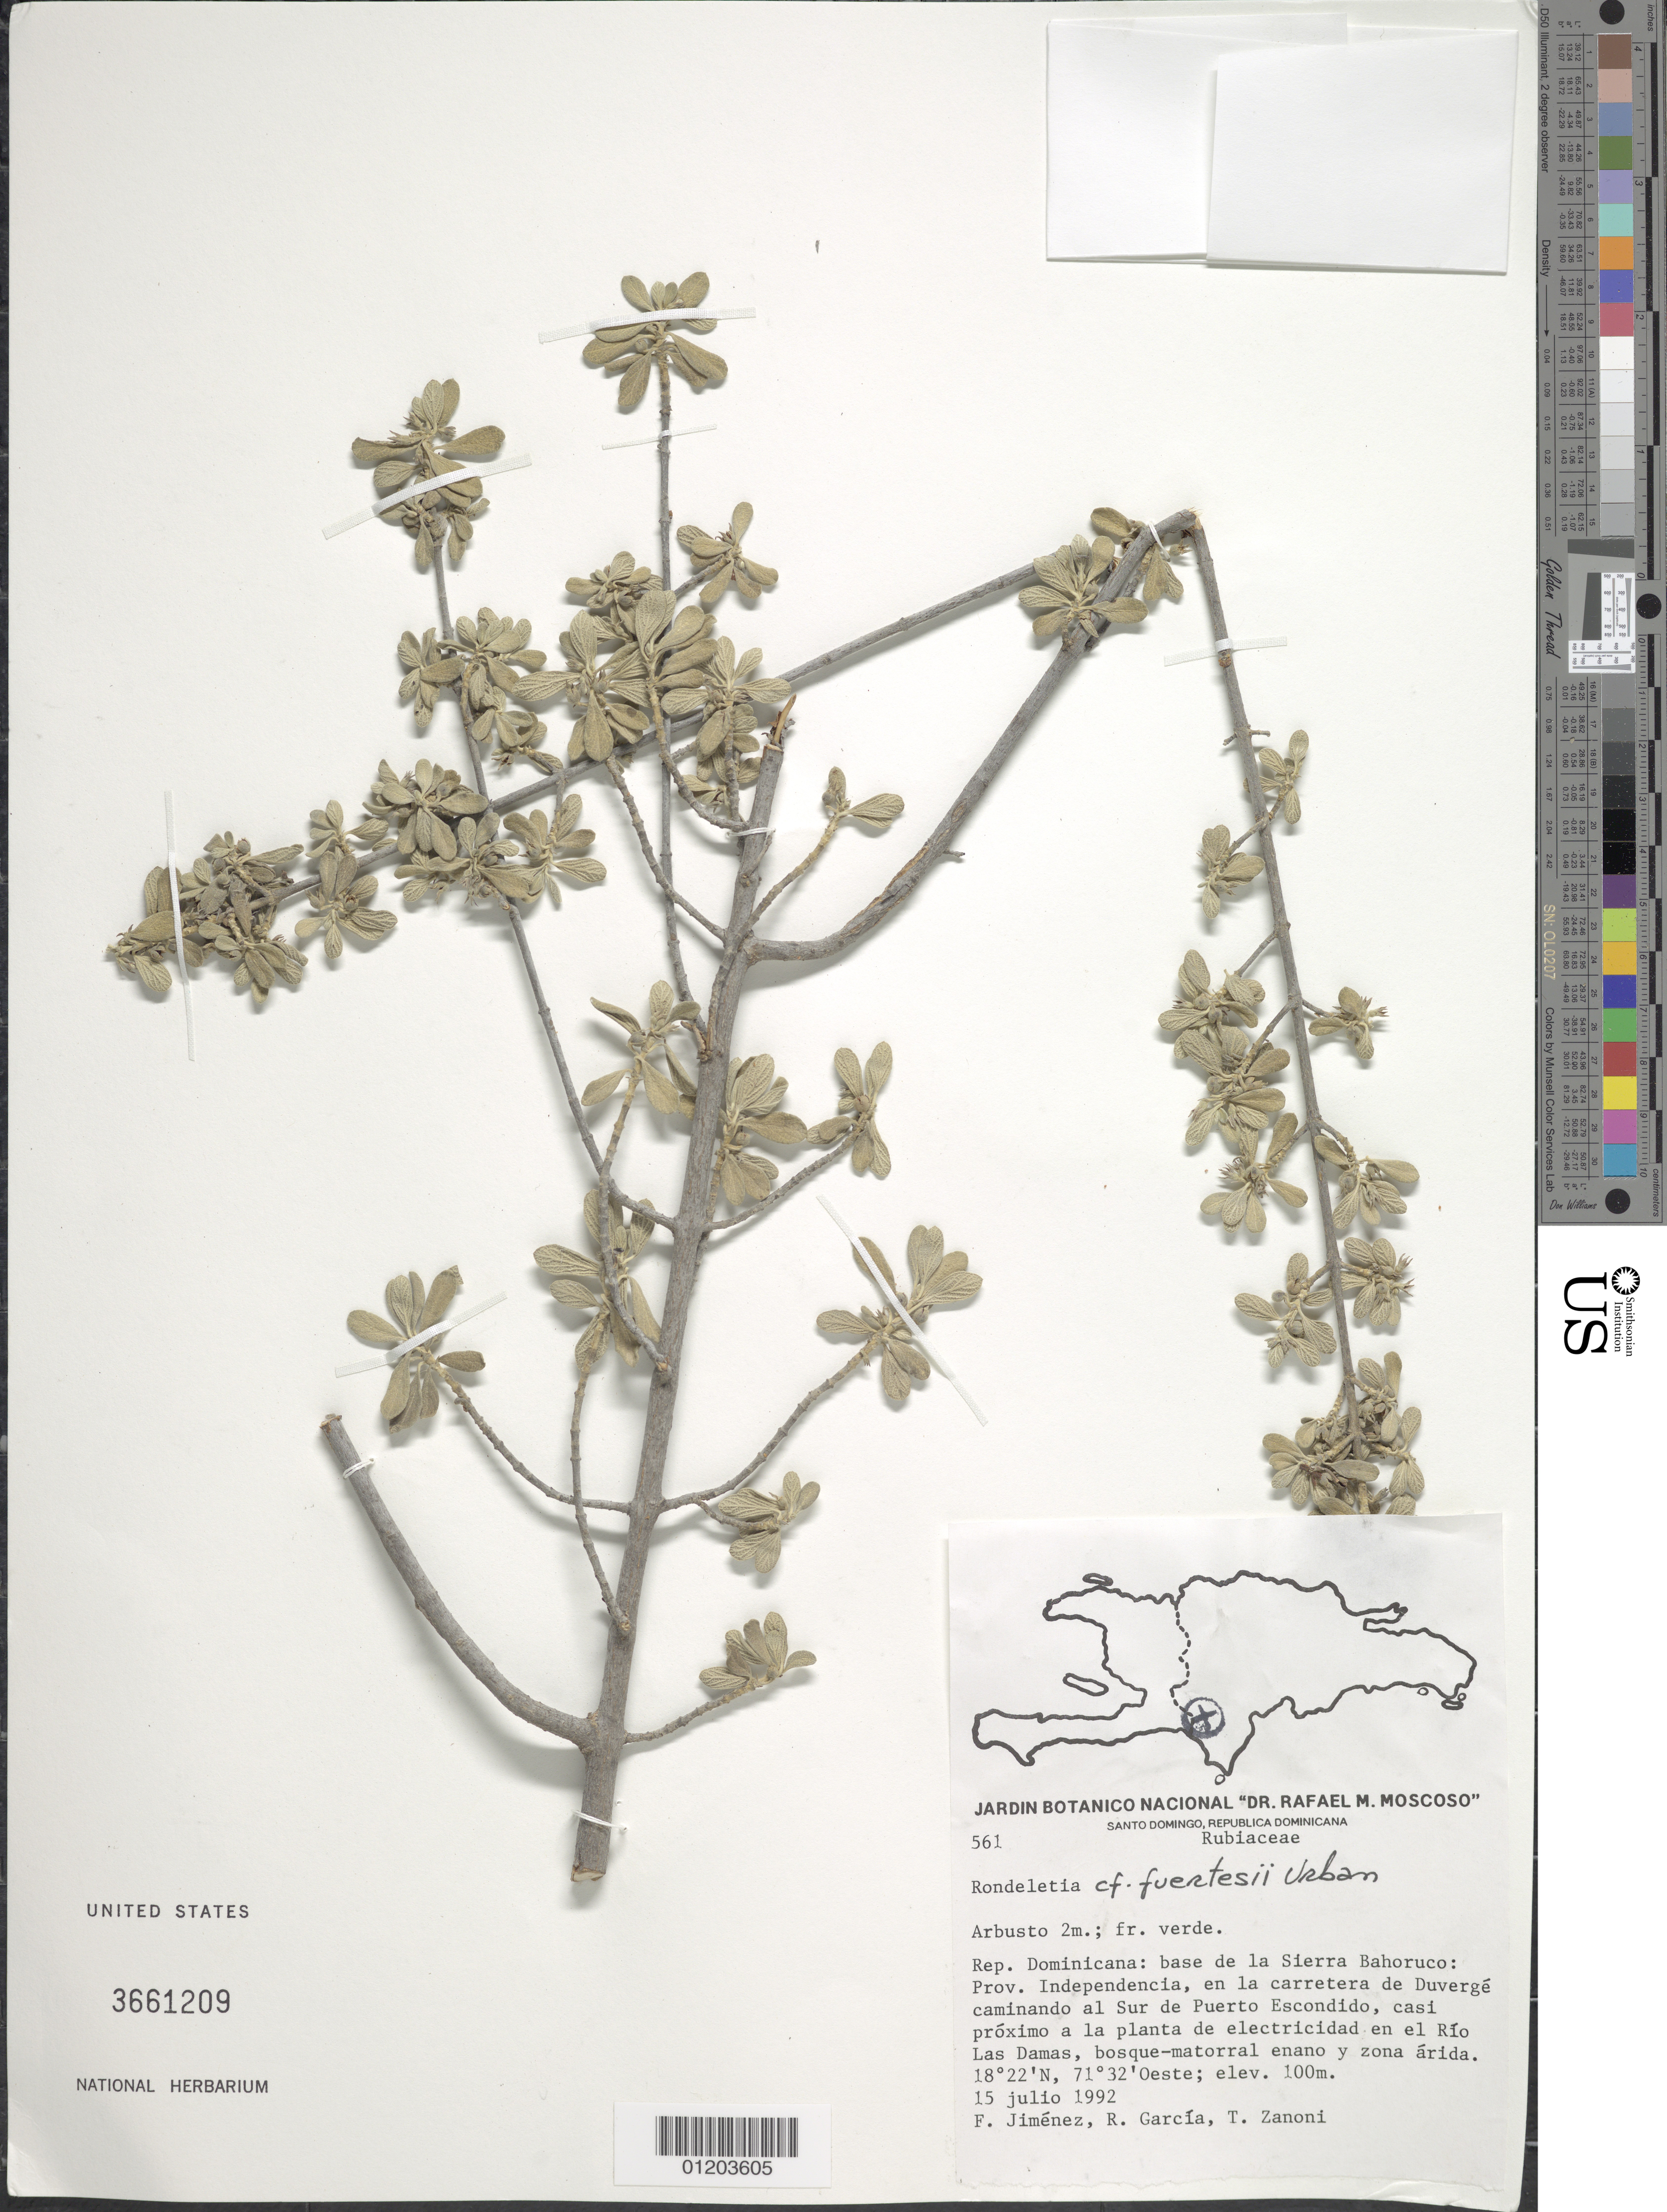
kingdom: Plantae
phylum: Tracheophyta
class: Magnoliopsida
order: Gentianales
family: Rubiaceae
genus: Rondeletia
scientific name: Rondeletia fuertesii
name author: Urb.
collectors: F. Jiménez, G. Garcia R. & T. A. Zanoni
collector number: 561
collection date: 1992-07-15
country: Dominican Republic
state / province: Independencia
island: Hispaniola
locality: Sierra Bahoruco, carretera de Duvergé caminando al Sur de Puerto Escondido, casi próximo a la planta de lectricidad en el Río Las Damas.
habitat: Bosque-matorral enano y zona árida.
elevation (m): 100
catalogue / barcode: US 3661209